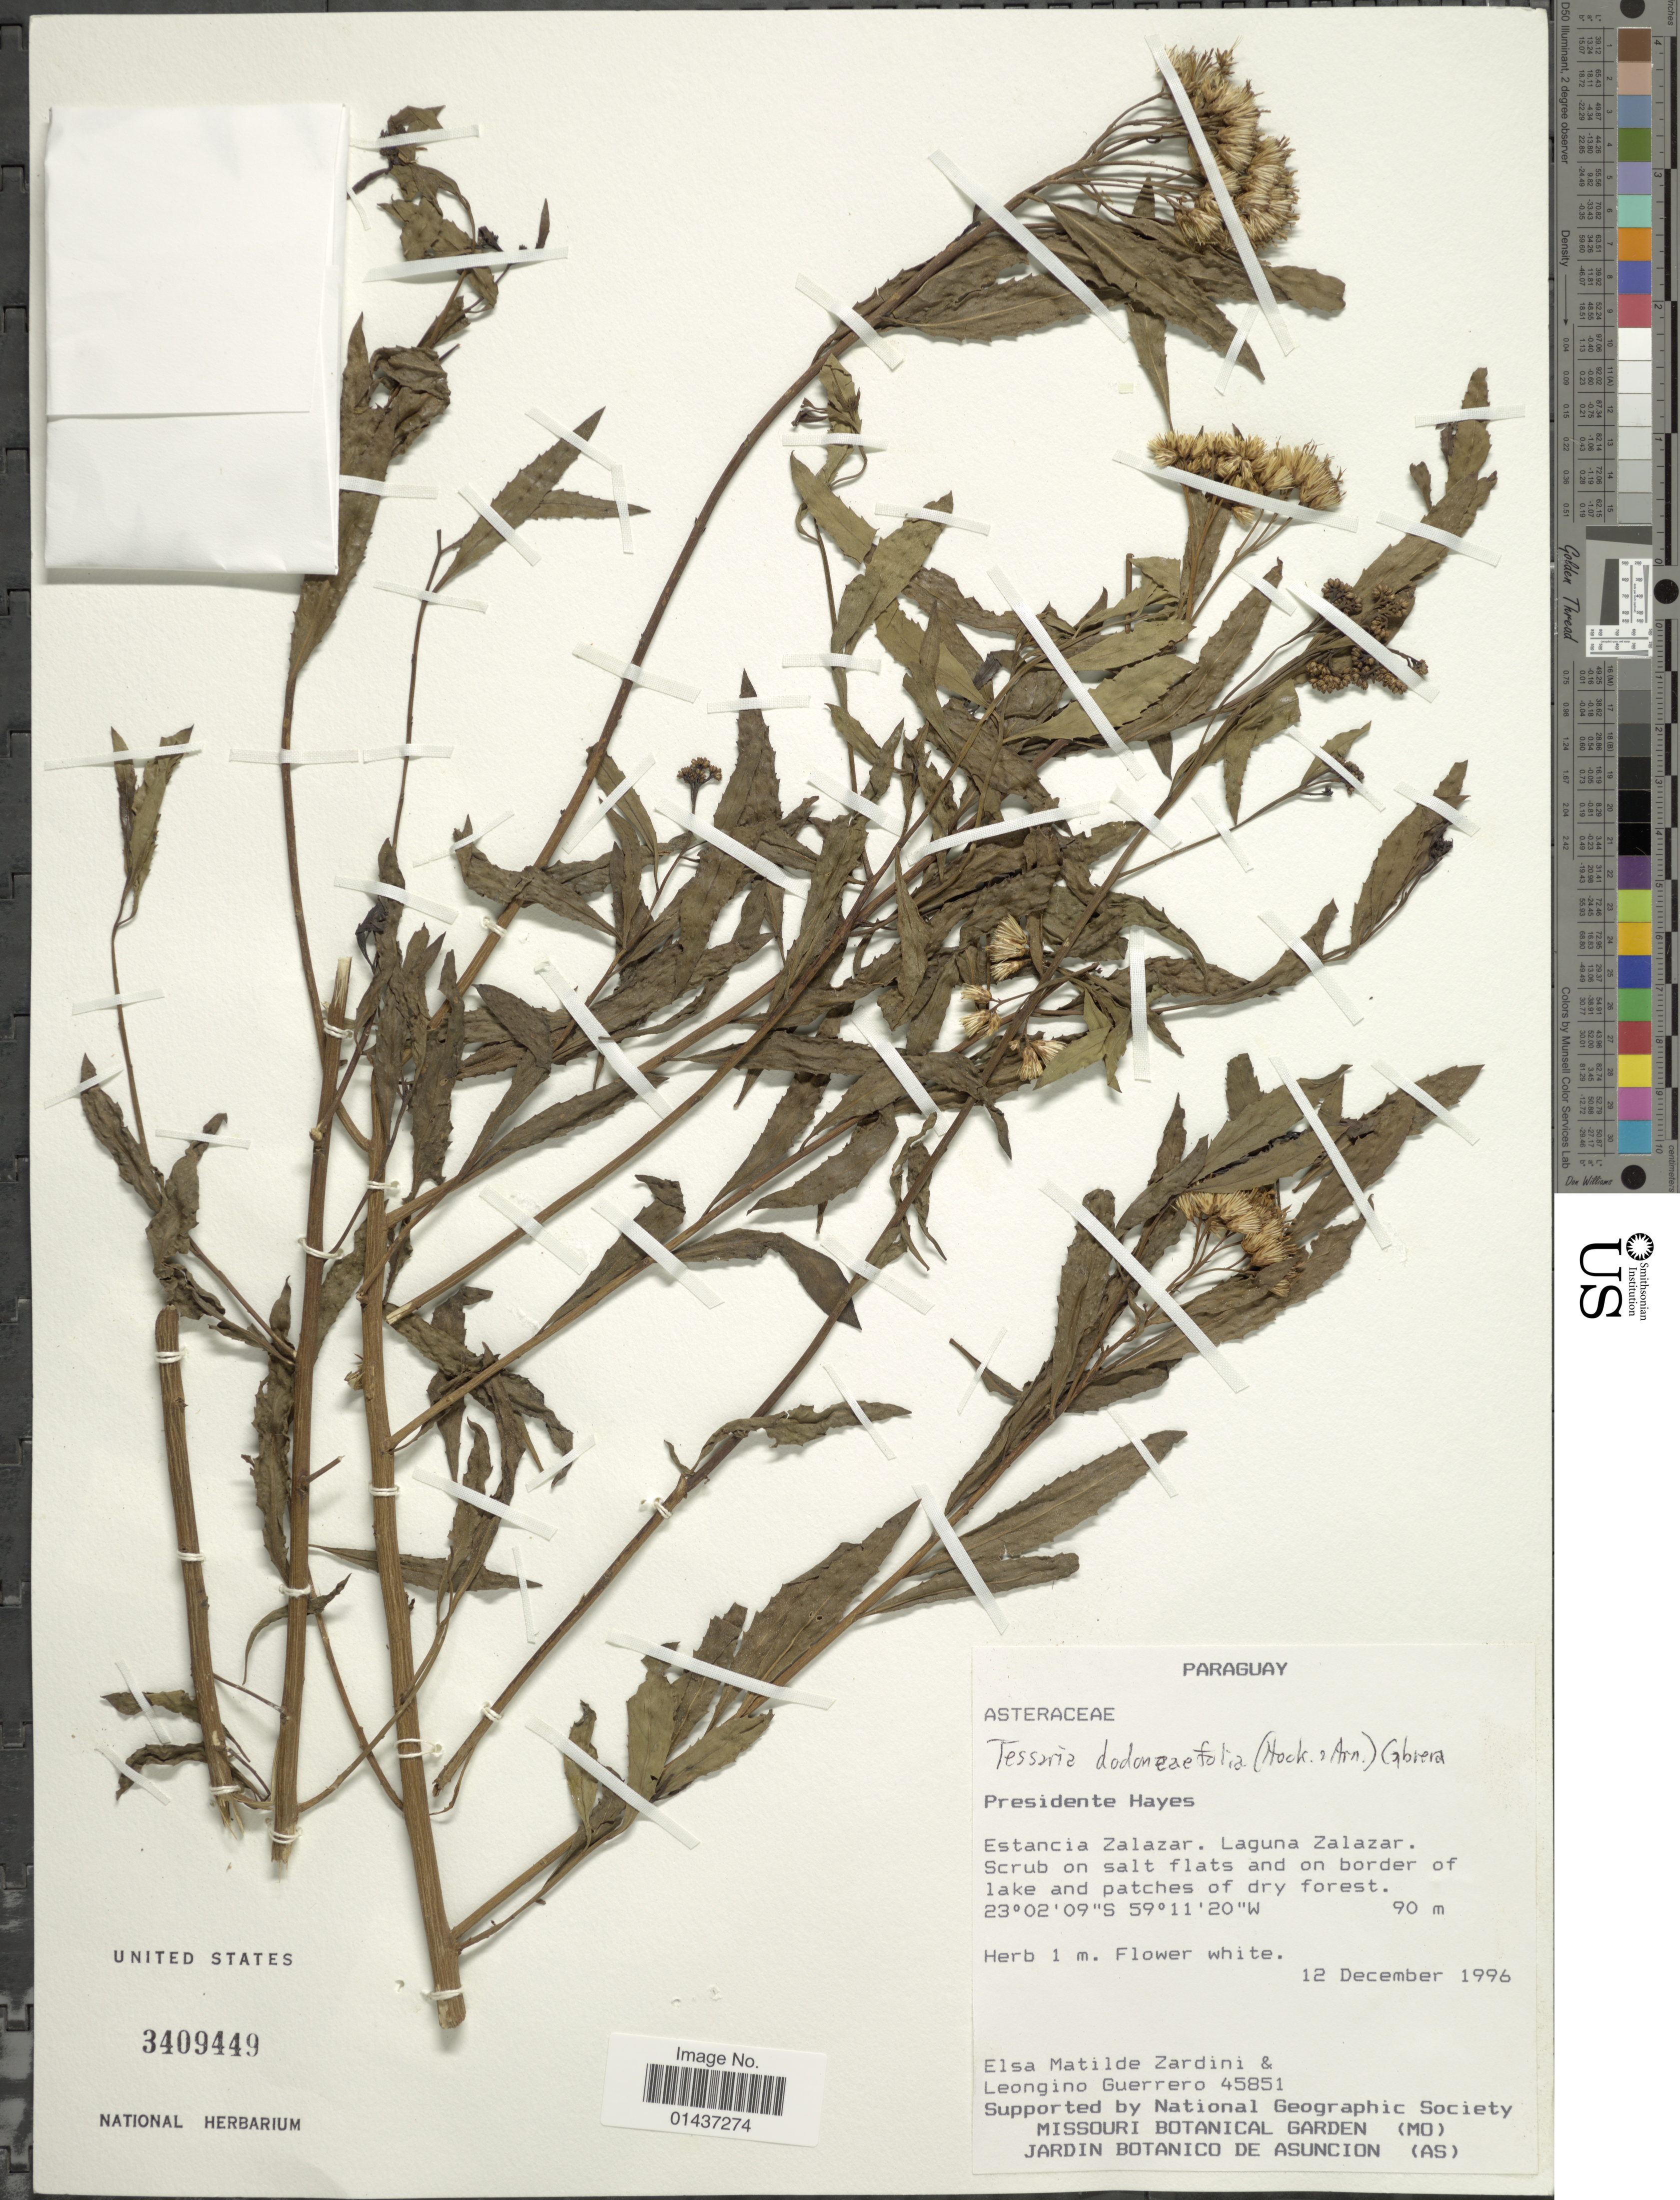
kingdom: Plantae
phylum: Tracheophyta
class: Magnoliopsida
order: Asterales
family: Asteraceae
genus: Tessaria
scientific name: Tessaria dodoneifolia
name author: (Hook. & Arn.) Cabrera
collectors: E. M. Zardini & L. Guerrero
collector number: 45851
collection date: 1996-12-12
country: Paraguay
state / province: Presidente Hayes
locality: Estancia Zalazar, Laguna Zalazar. Scrub on salt flats and on border of lake and patches of dry forest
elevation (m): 90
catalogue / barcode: US 3409449